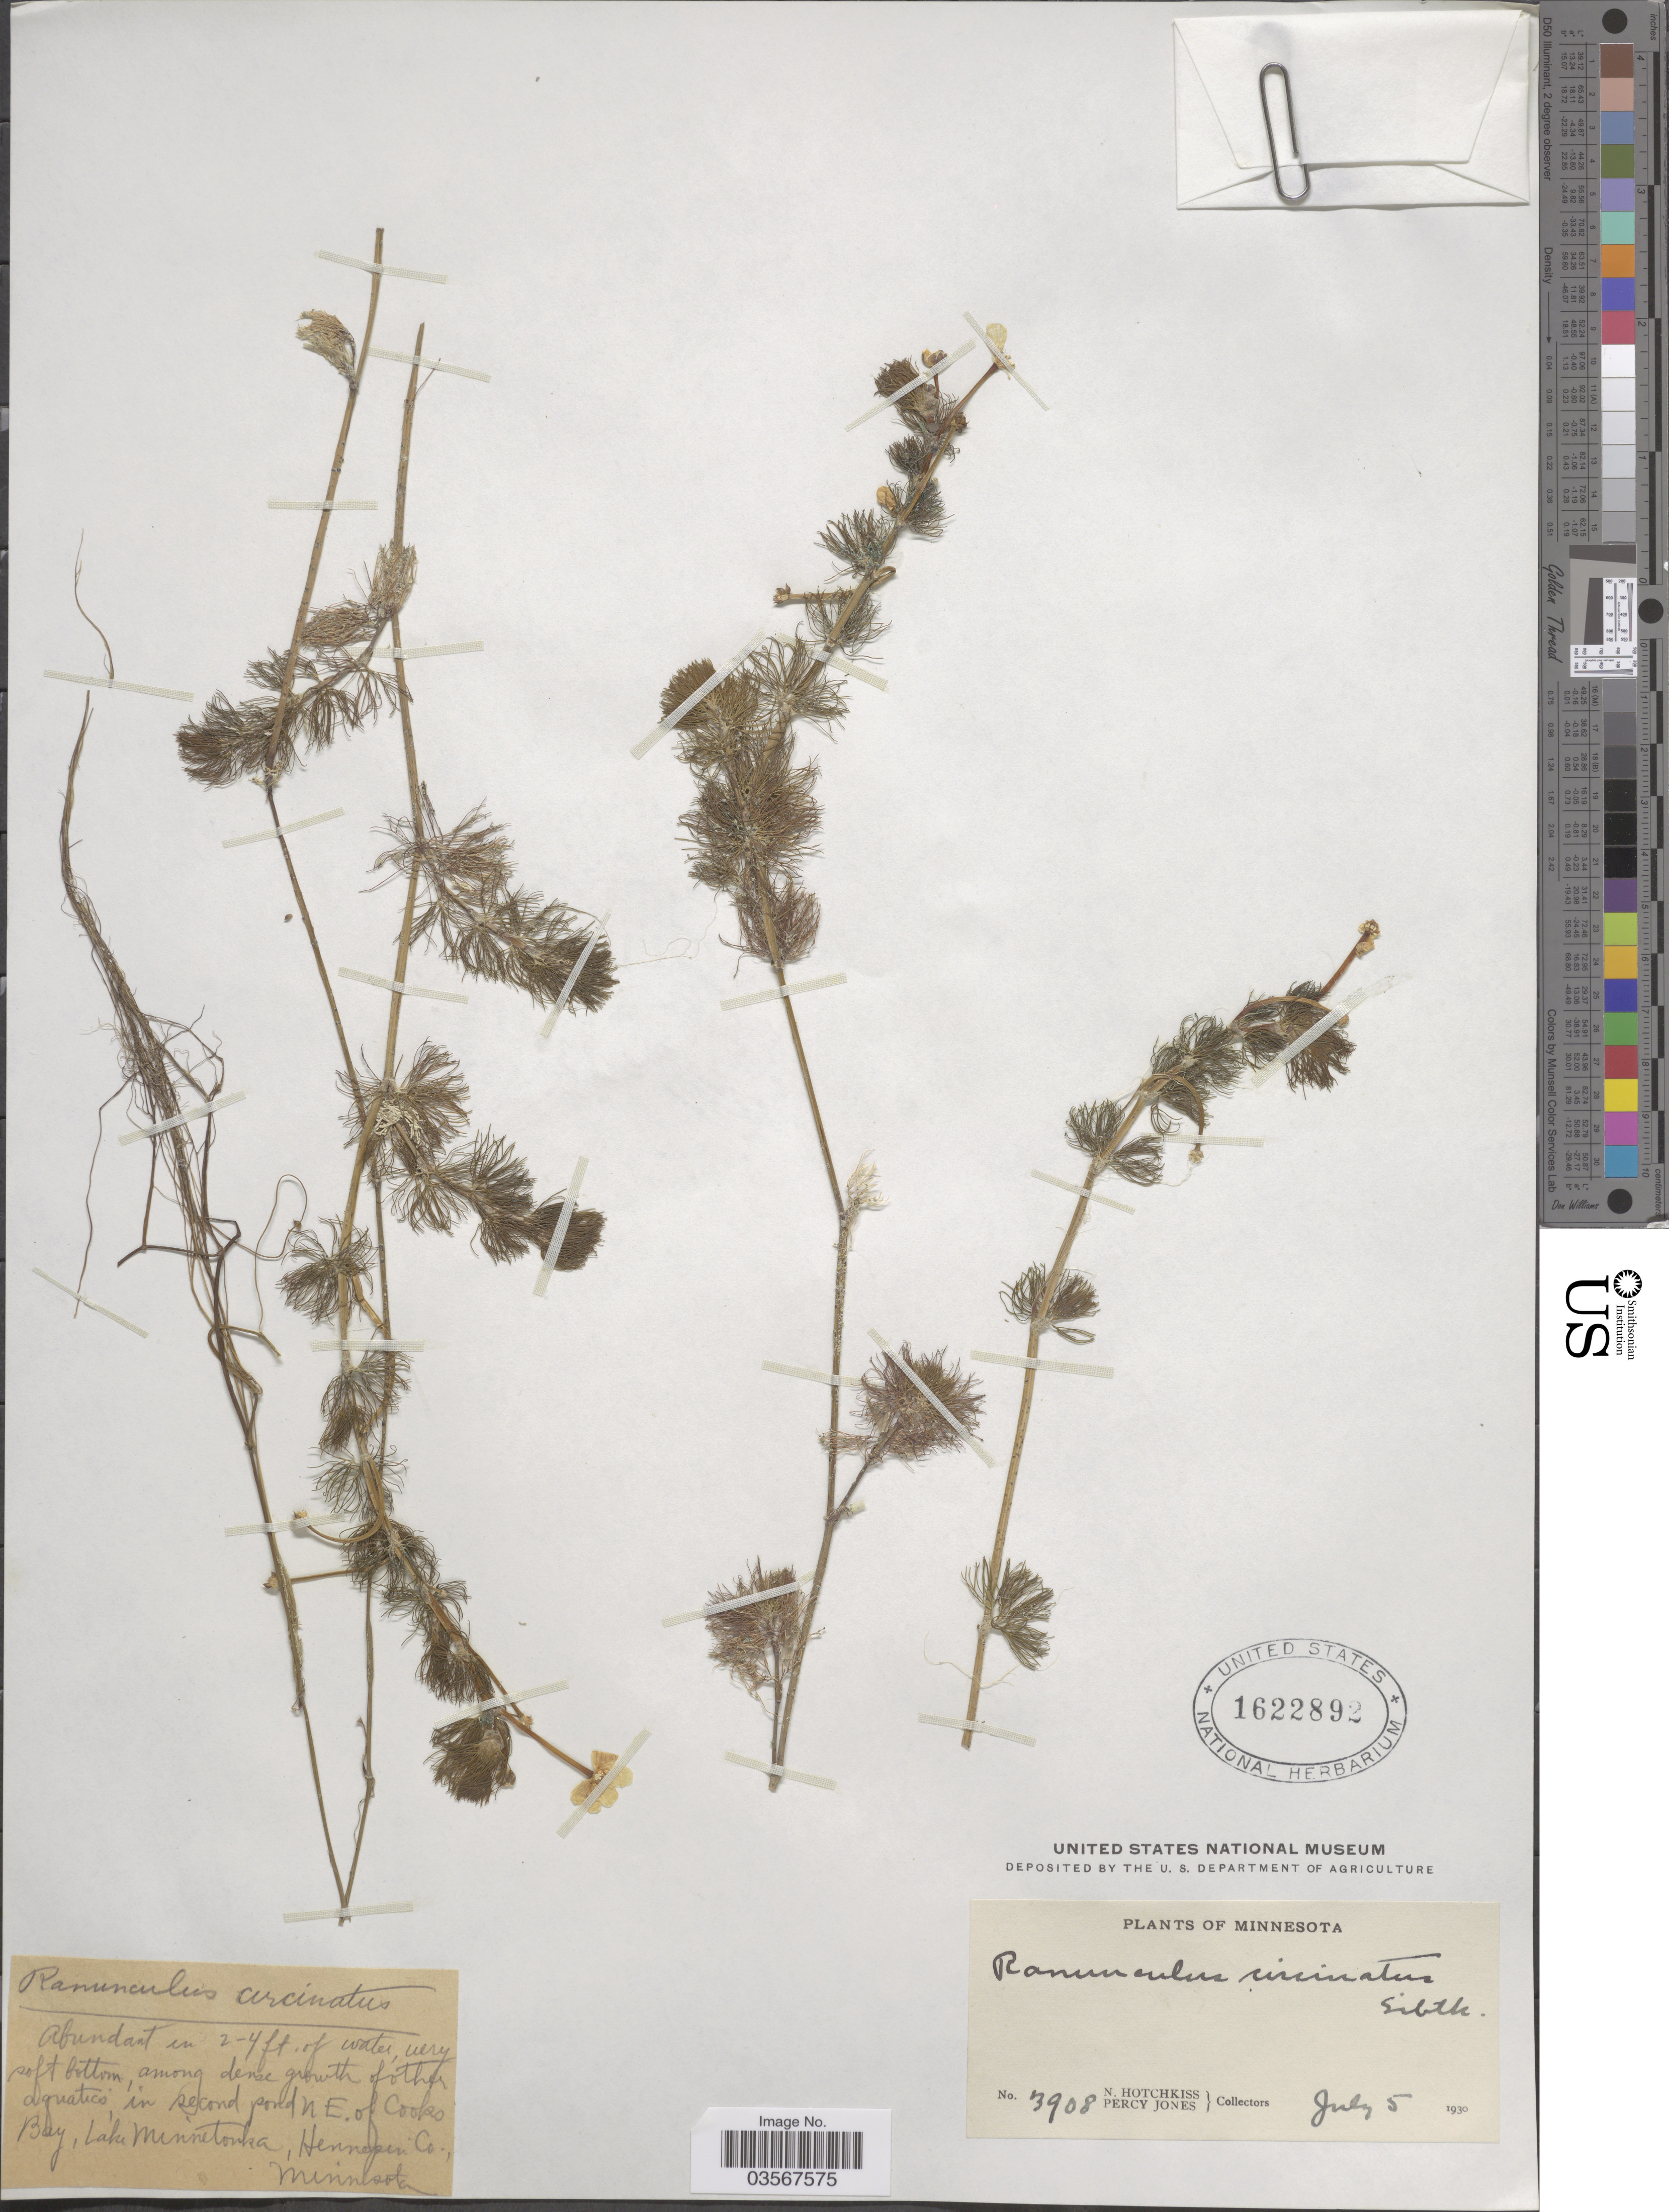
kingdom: Plantae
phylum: Tracheophyta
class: Magnoliopsida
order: Ranunculales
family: Ranunculaceae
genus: Ranunculus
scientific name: Ranunculus longirostris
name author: Godr.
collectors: N. Hotchkiss & P. Jones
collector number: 3908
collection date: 1930-07-05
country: United States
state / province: Minnesota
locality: In second pond NE. of Cooks Bay, Lake Minnetonka, Hennepin Co.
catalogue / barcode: US 1622892